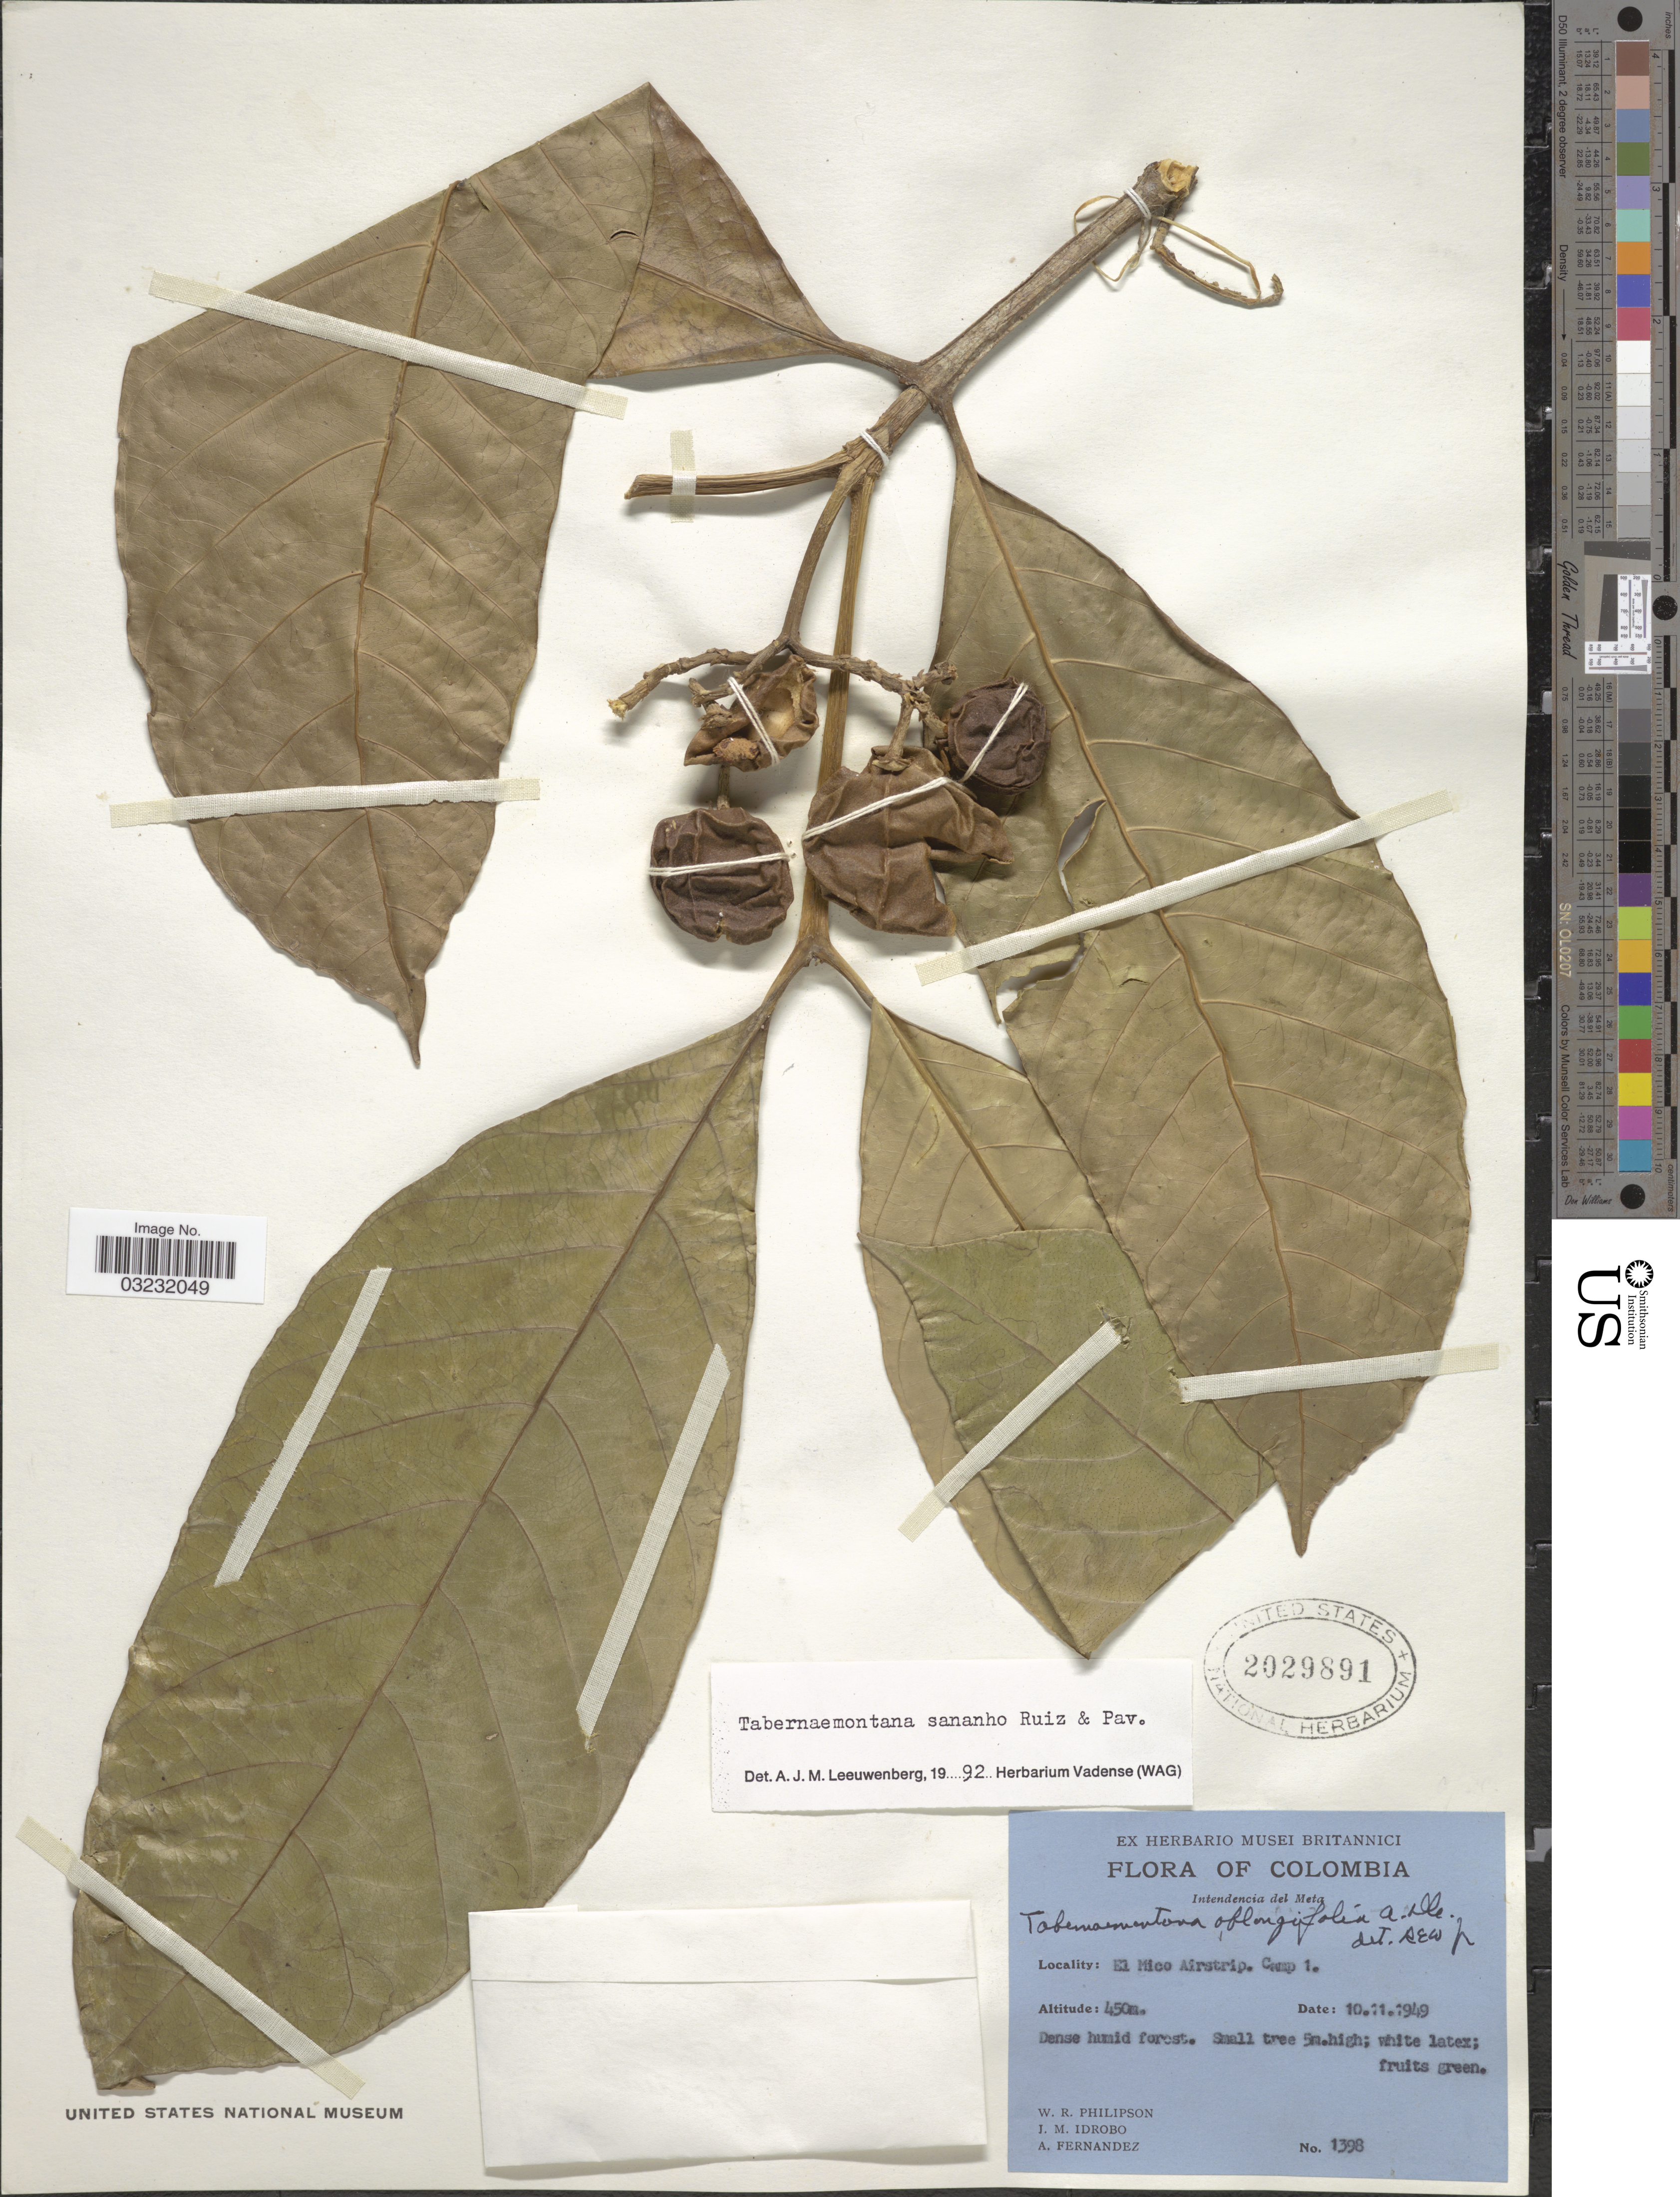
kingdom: Plantae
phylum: Tracheophyta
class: Magnoliopsida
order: Gentianales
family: Apocynaceae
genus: Tabernaemontana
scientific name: Tabernaemontana sananho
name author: Ruiz & Pav.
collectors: W. R. Philipson, J. M. Idrobo & A. Fernandez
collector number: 1398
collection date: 1949-11-10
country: Colombia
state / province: Meta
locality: Intendencia del Meta. El Mico Airstrip. Camp 1.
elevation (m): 450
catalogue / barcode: US 2029891